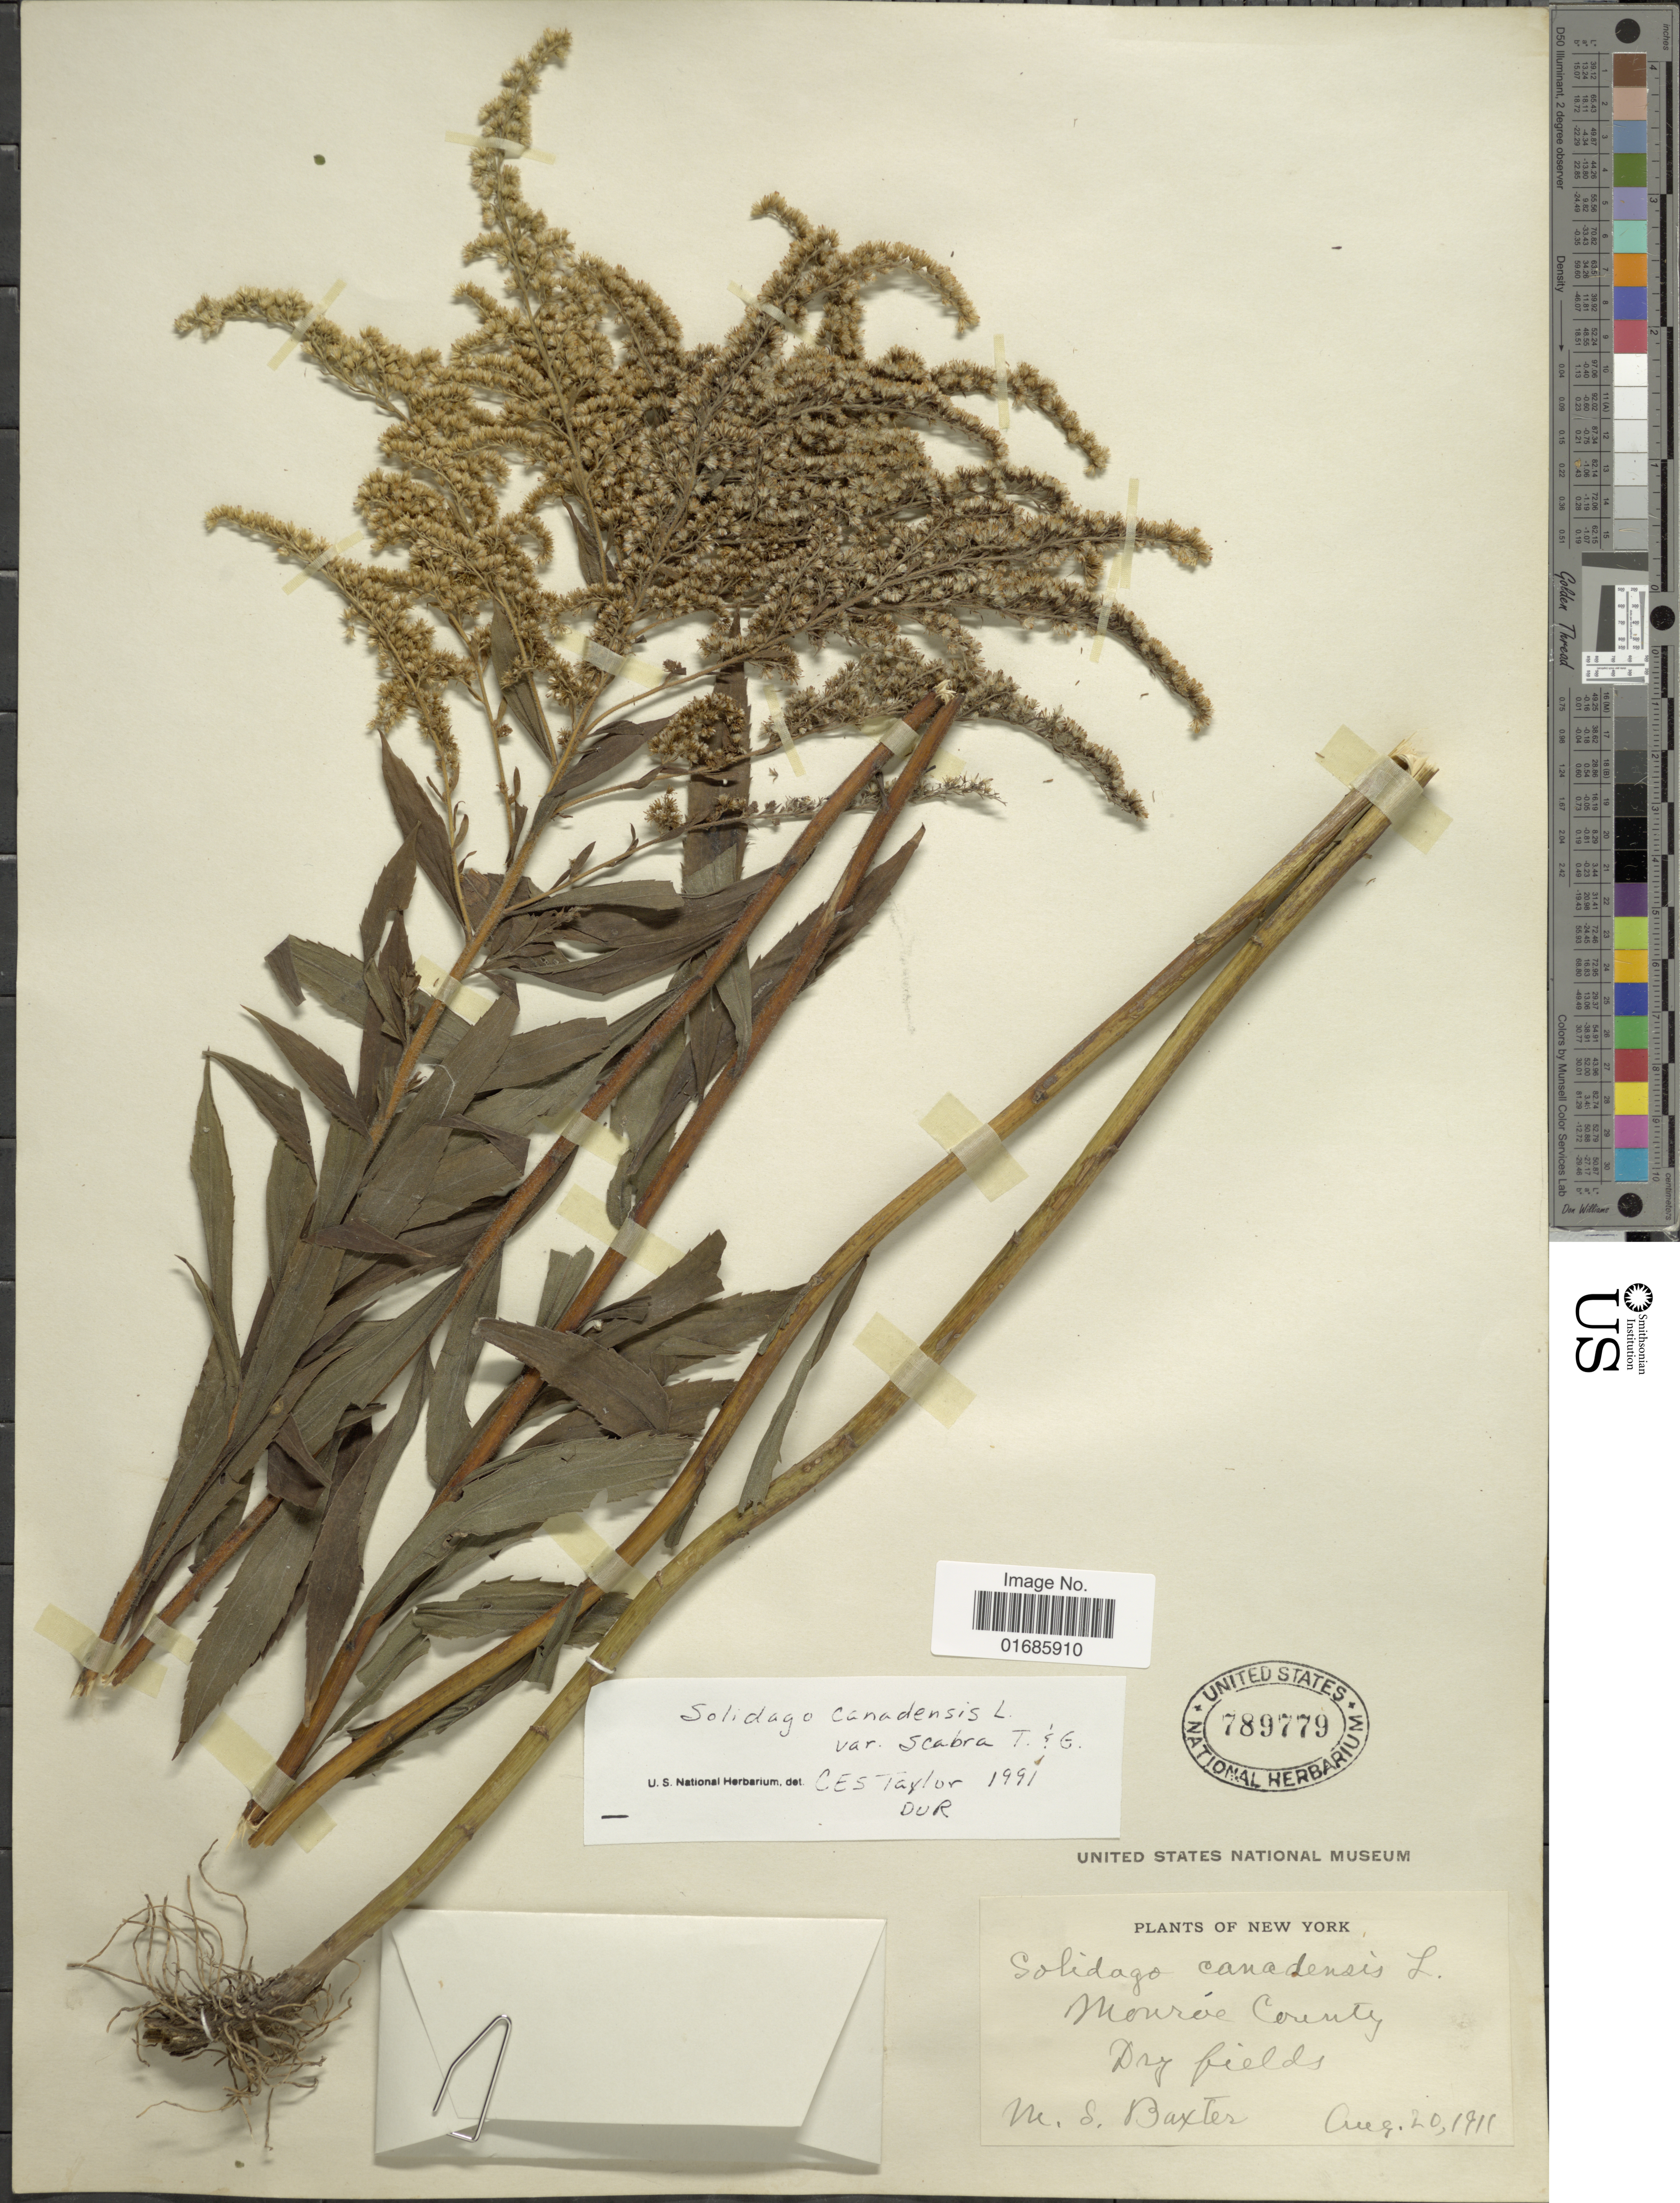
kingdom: Plantae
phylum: Tracheophyta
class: Magnoliopsida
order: Asterales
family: Asteraceae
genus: Solidago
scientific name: Solidago canadensis var. scabra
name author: (Muhl. ex Willd.) Torr. & A. Gray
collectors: M. Baxter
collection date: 1911-08-20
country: United States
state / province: New York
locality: Monroe County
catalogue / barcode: US 789779